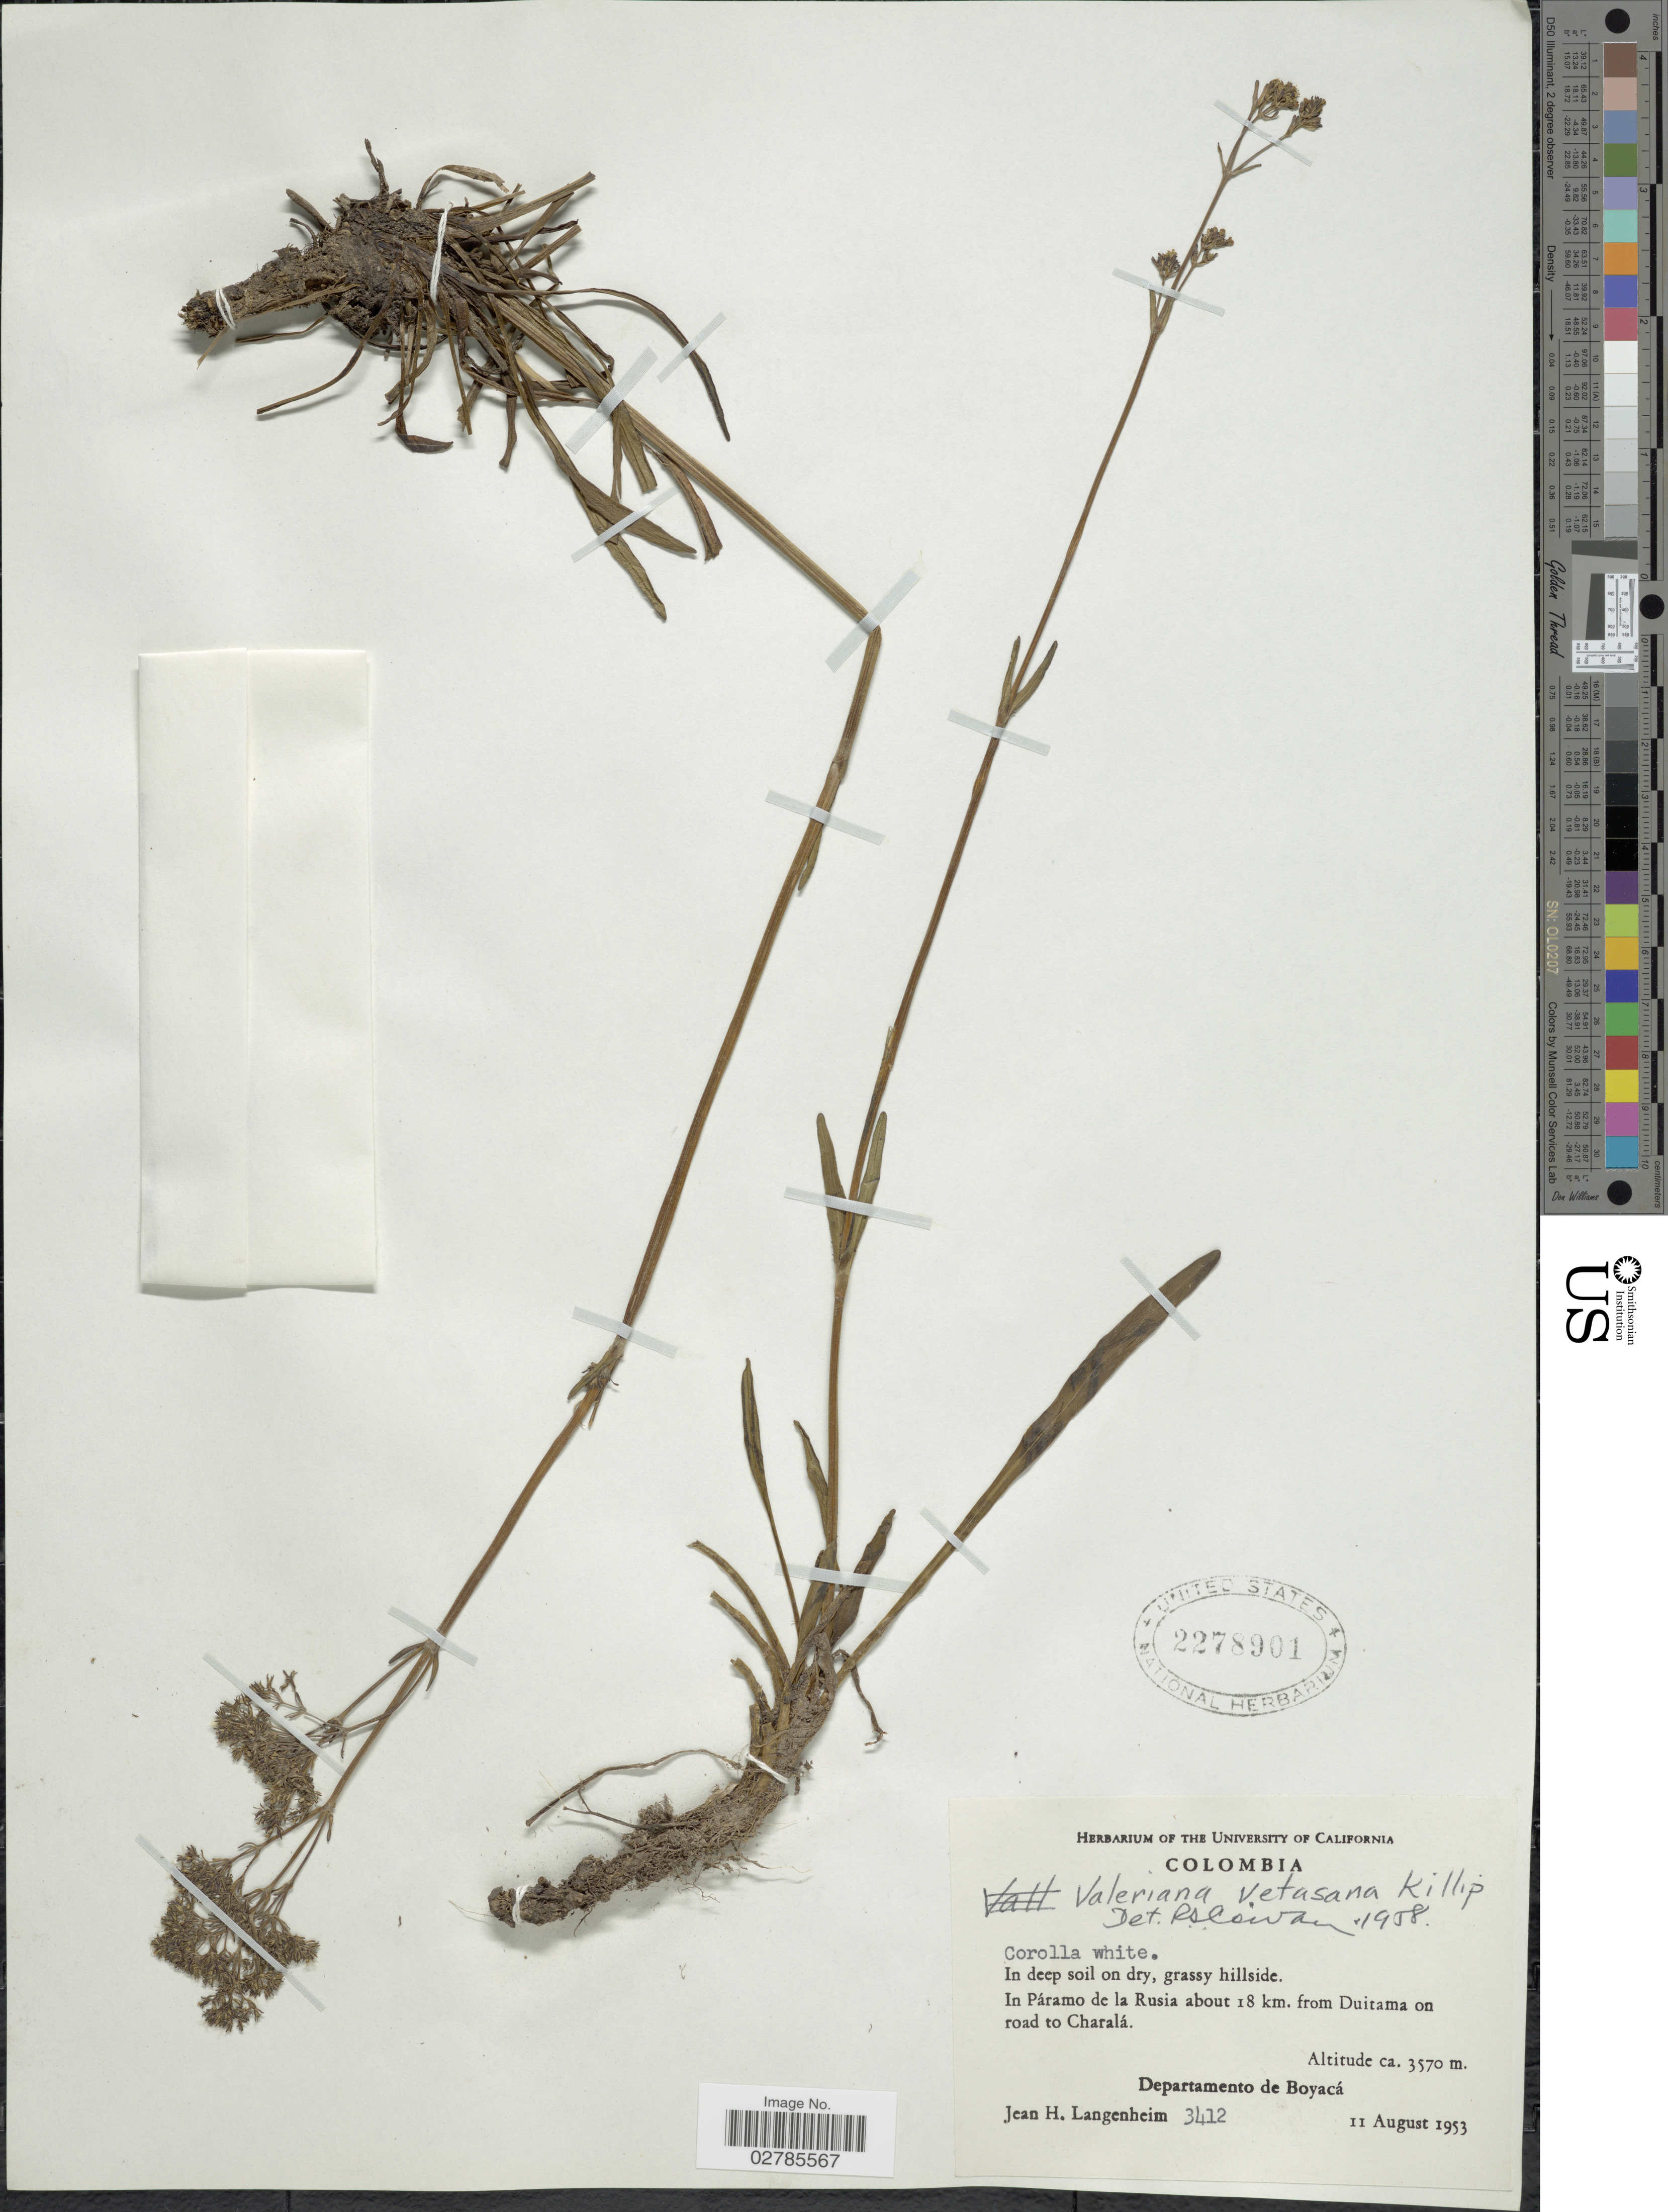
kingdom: Plantae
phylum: Tracheophyta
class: Magnoliopsida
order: Dipsacales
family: Caprifoliaceae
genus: Valeriana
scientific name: Valeriana vetasana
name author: Killip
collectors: J. H. Langenheim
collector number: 3412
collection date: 1953-08-11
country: Colombia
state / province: Boyacá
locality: In Páramo de la Rusia about 18 km. from Duitama on road to Charalá. Departamento de Boyacá.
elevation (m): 3570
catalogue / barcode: US 2278901